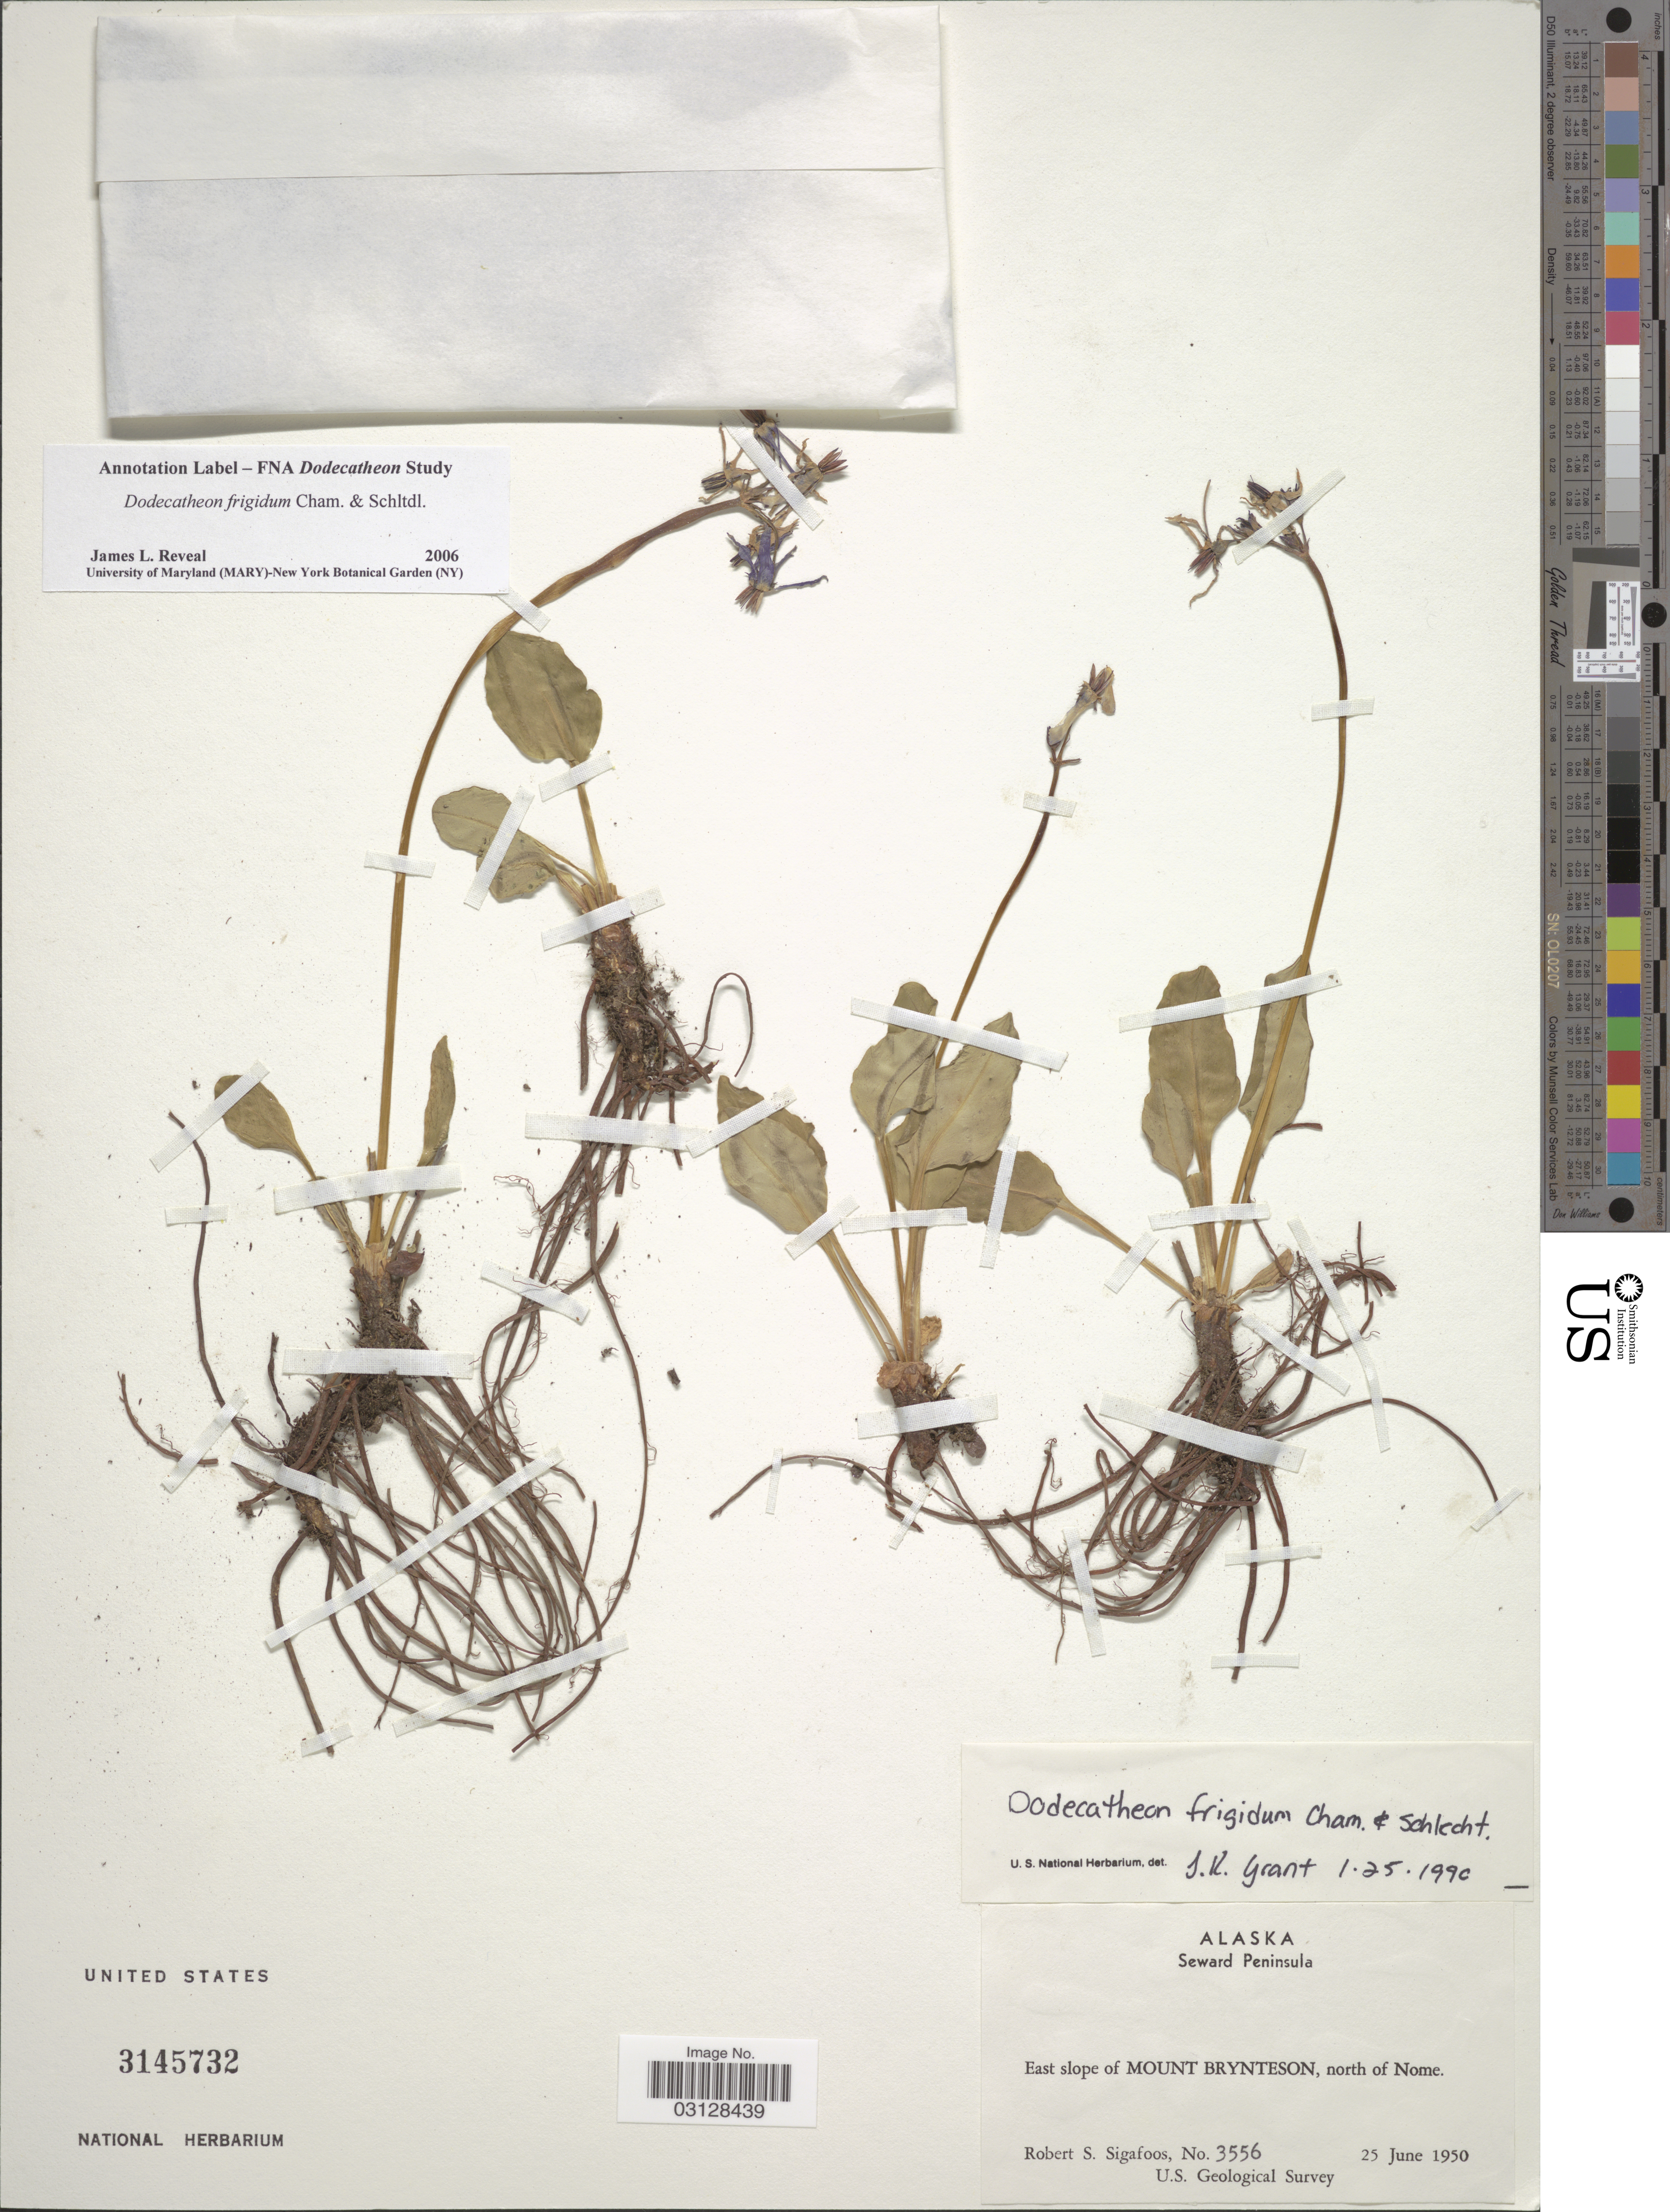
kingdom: Plantae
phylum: Tracheophyta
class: Magnoliopsida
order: Ericales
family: Primulaceae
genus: Dodecatheon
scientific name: Dodecatheon frigidum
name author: Cham. & Schltdl.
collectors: R. Sigafoos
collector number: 3556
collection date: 1950-06-25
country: United States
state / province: Alaska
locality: Seward Peninsula. East slope of Mount Brynteson, north of Nome.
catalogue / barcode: US 3145732